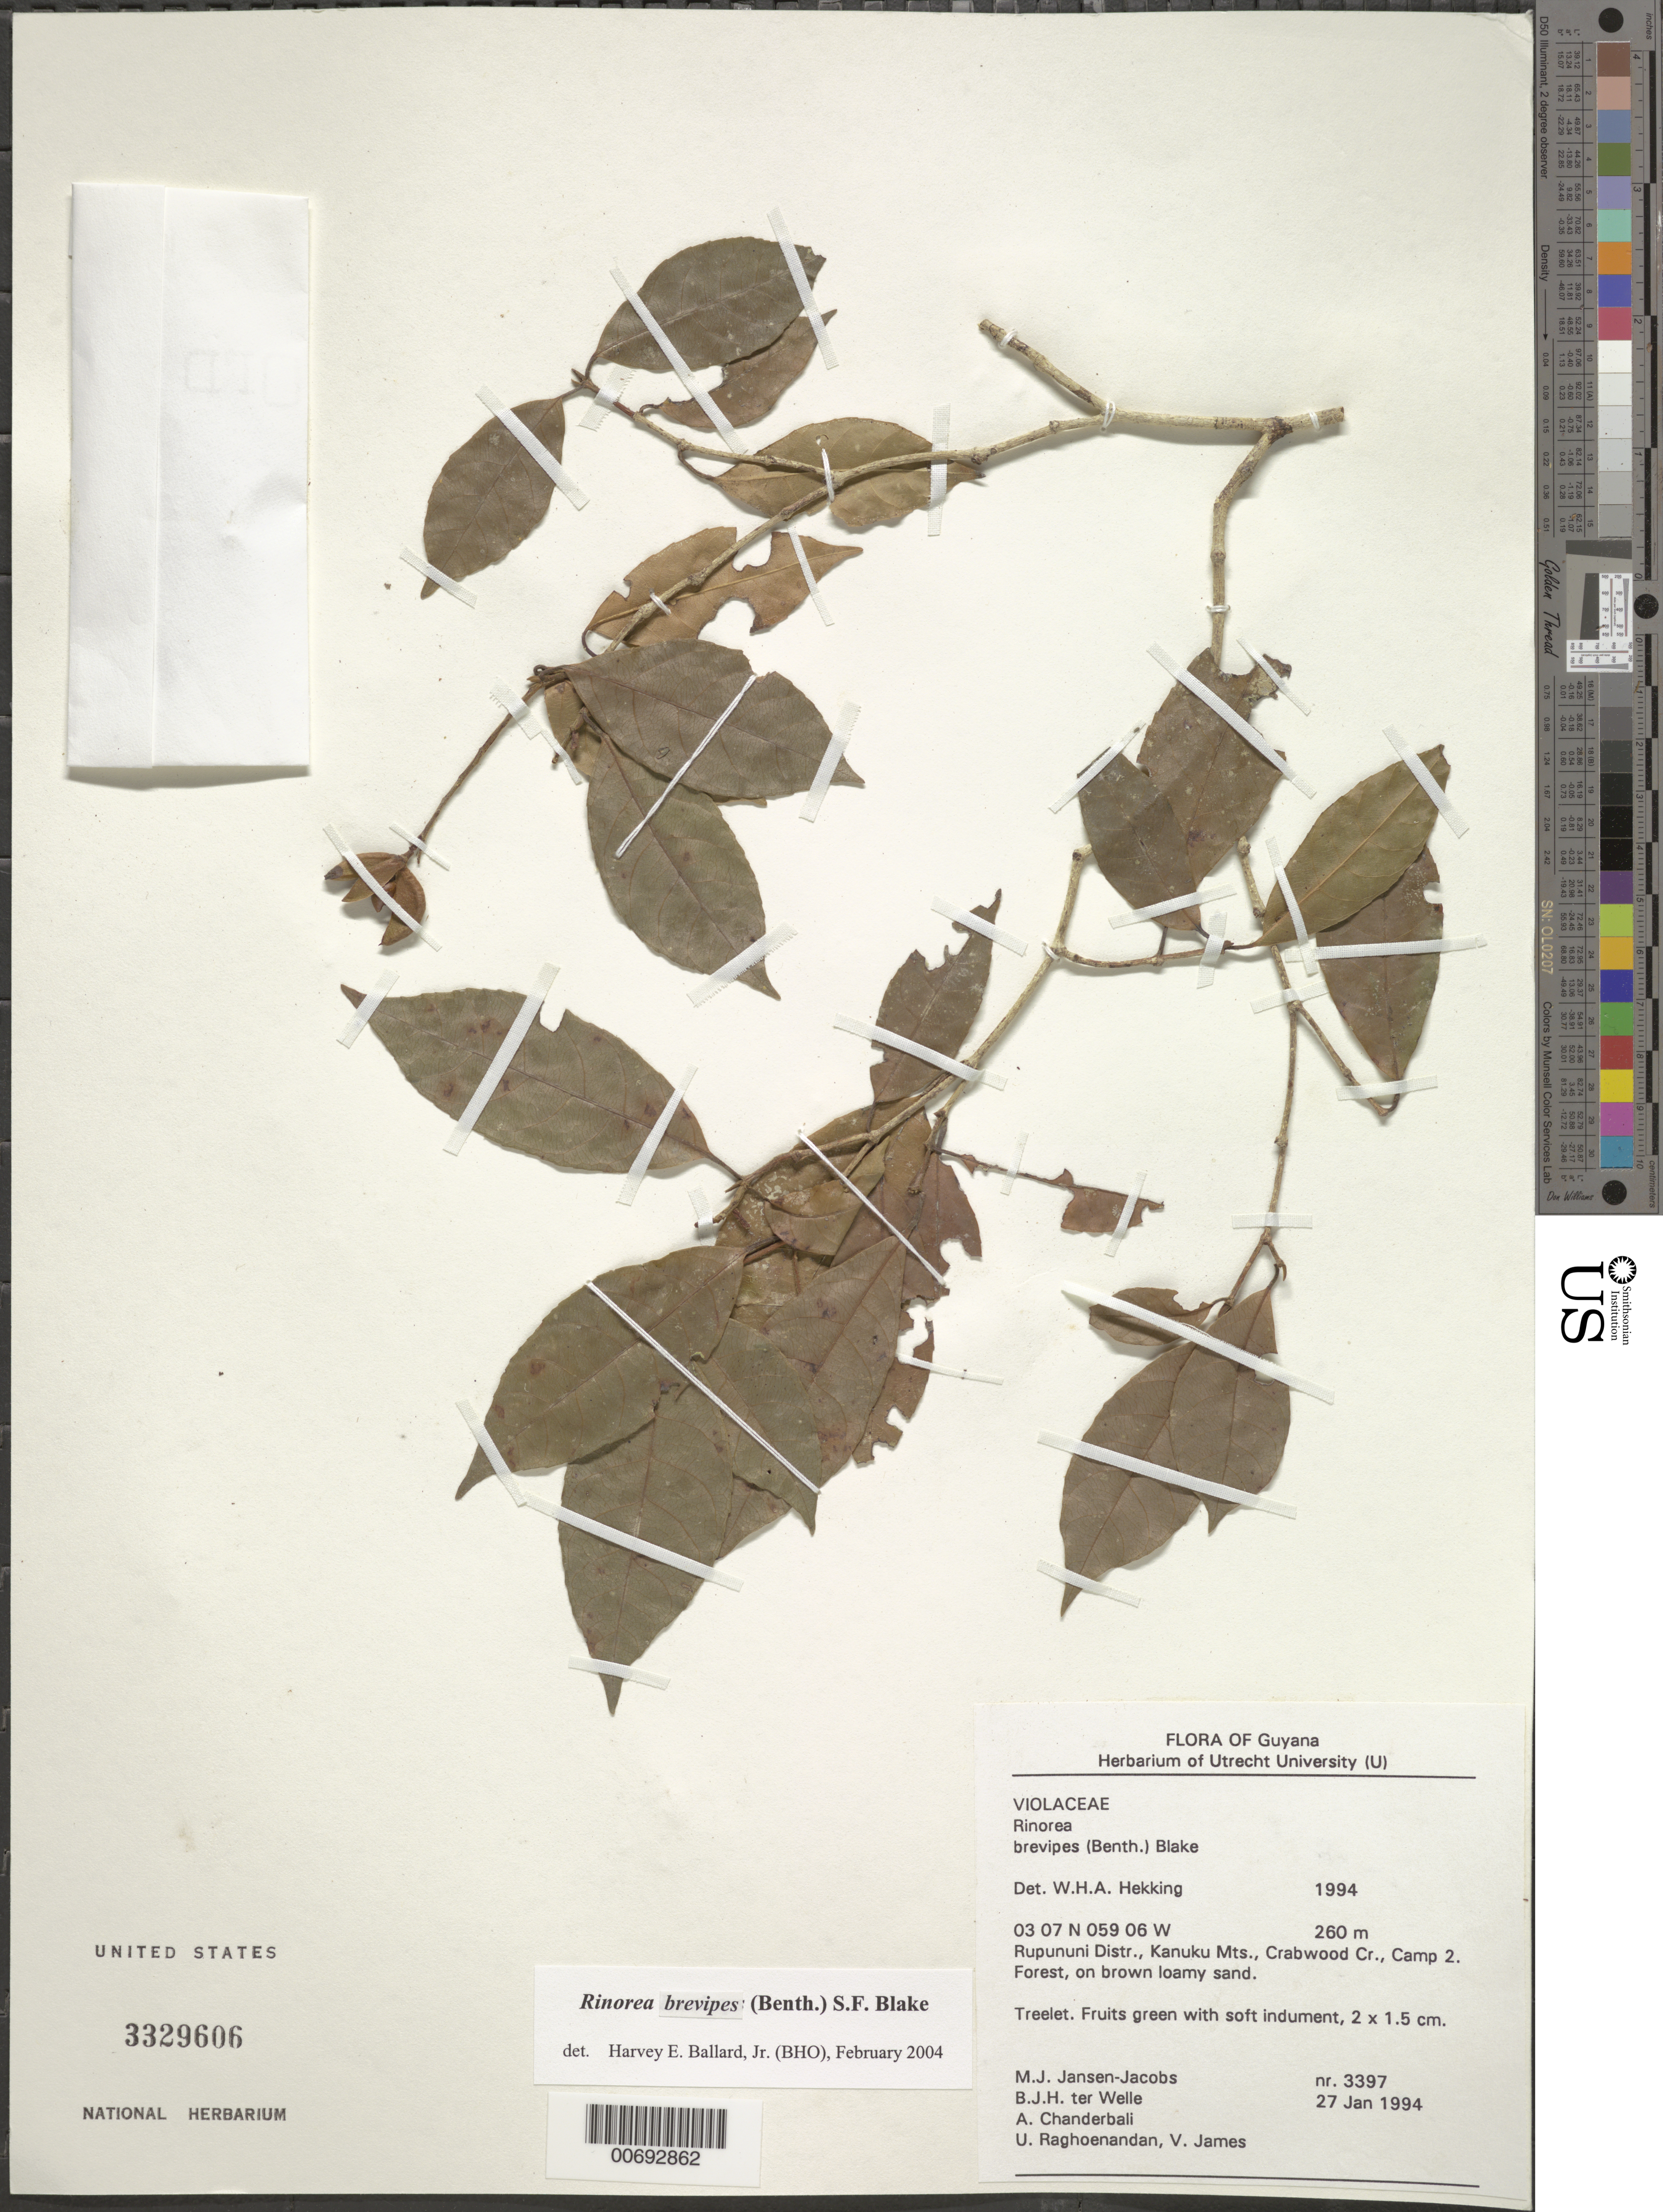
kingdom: Plantae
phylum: Tracheophyta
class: Magnoliopsida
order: Malpighiales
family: Violaceae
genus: Rinorea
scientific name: Rinorea brevipes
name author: (Benth.) S.F. Blake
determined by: Ballard, Harvey E.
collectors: M. J. Jansen-Jacobs, B. Welle, A. S. Chanderbali, U. Raghoenandan & V. James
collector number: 3397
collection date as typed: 27-Jan-94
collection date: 1994-01-27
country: Guyana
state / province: U. Takutu-U. Essequibo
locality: Crabwood Cr., Camp 2, Kanuku Mts., Rupununi District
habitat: Forest, on brown loamy sand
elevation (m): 260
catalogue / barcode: US 3329606